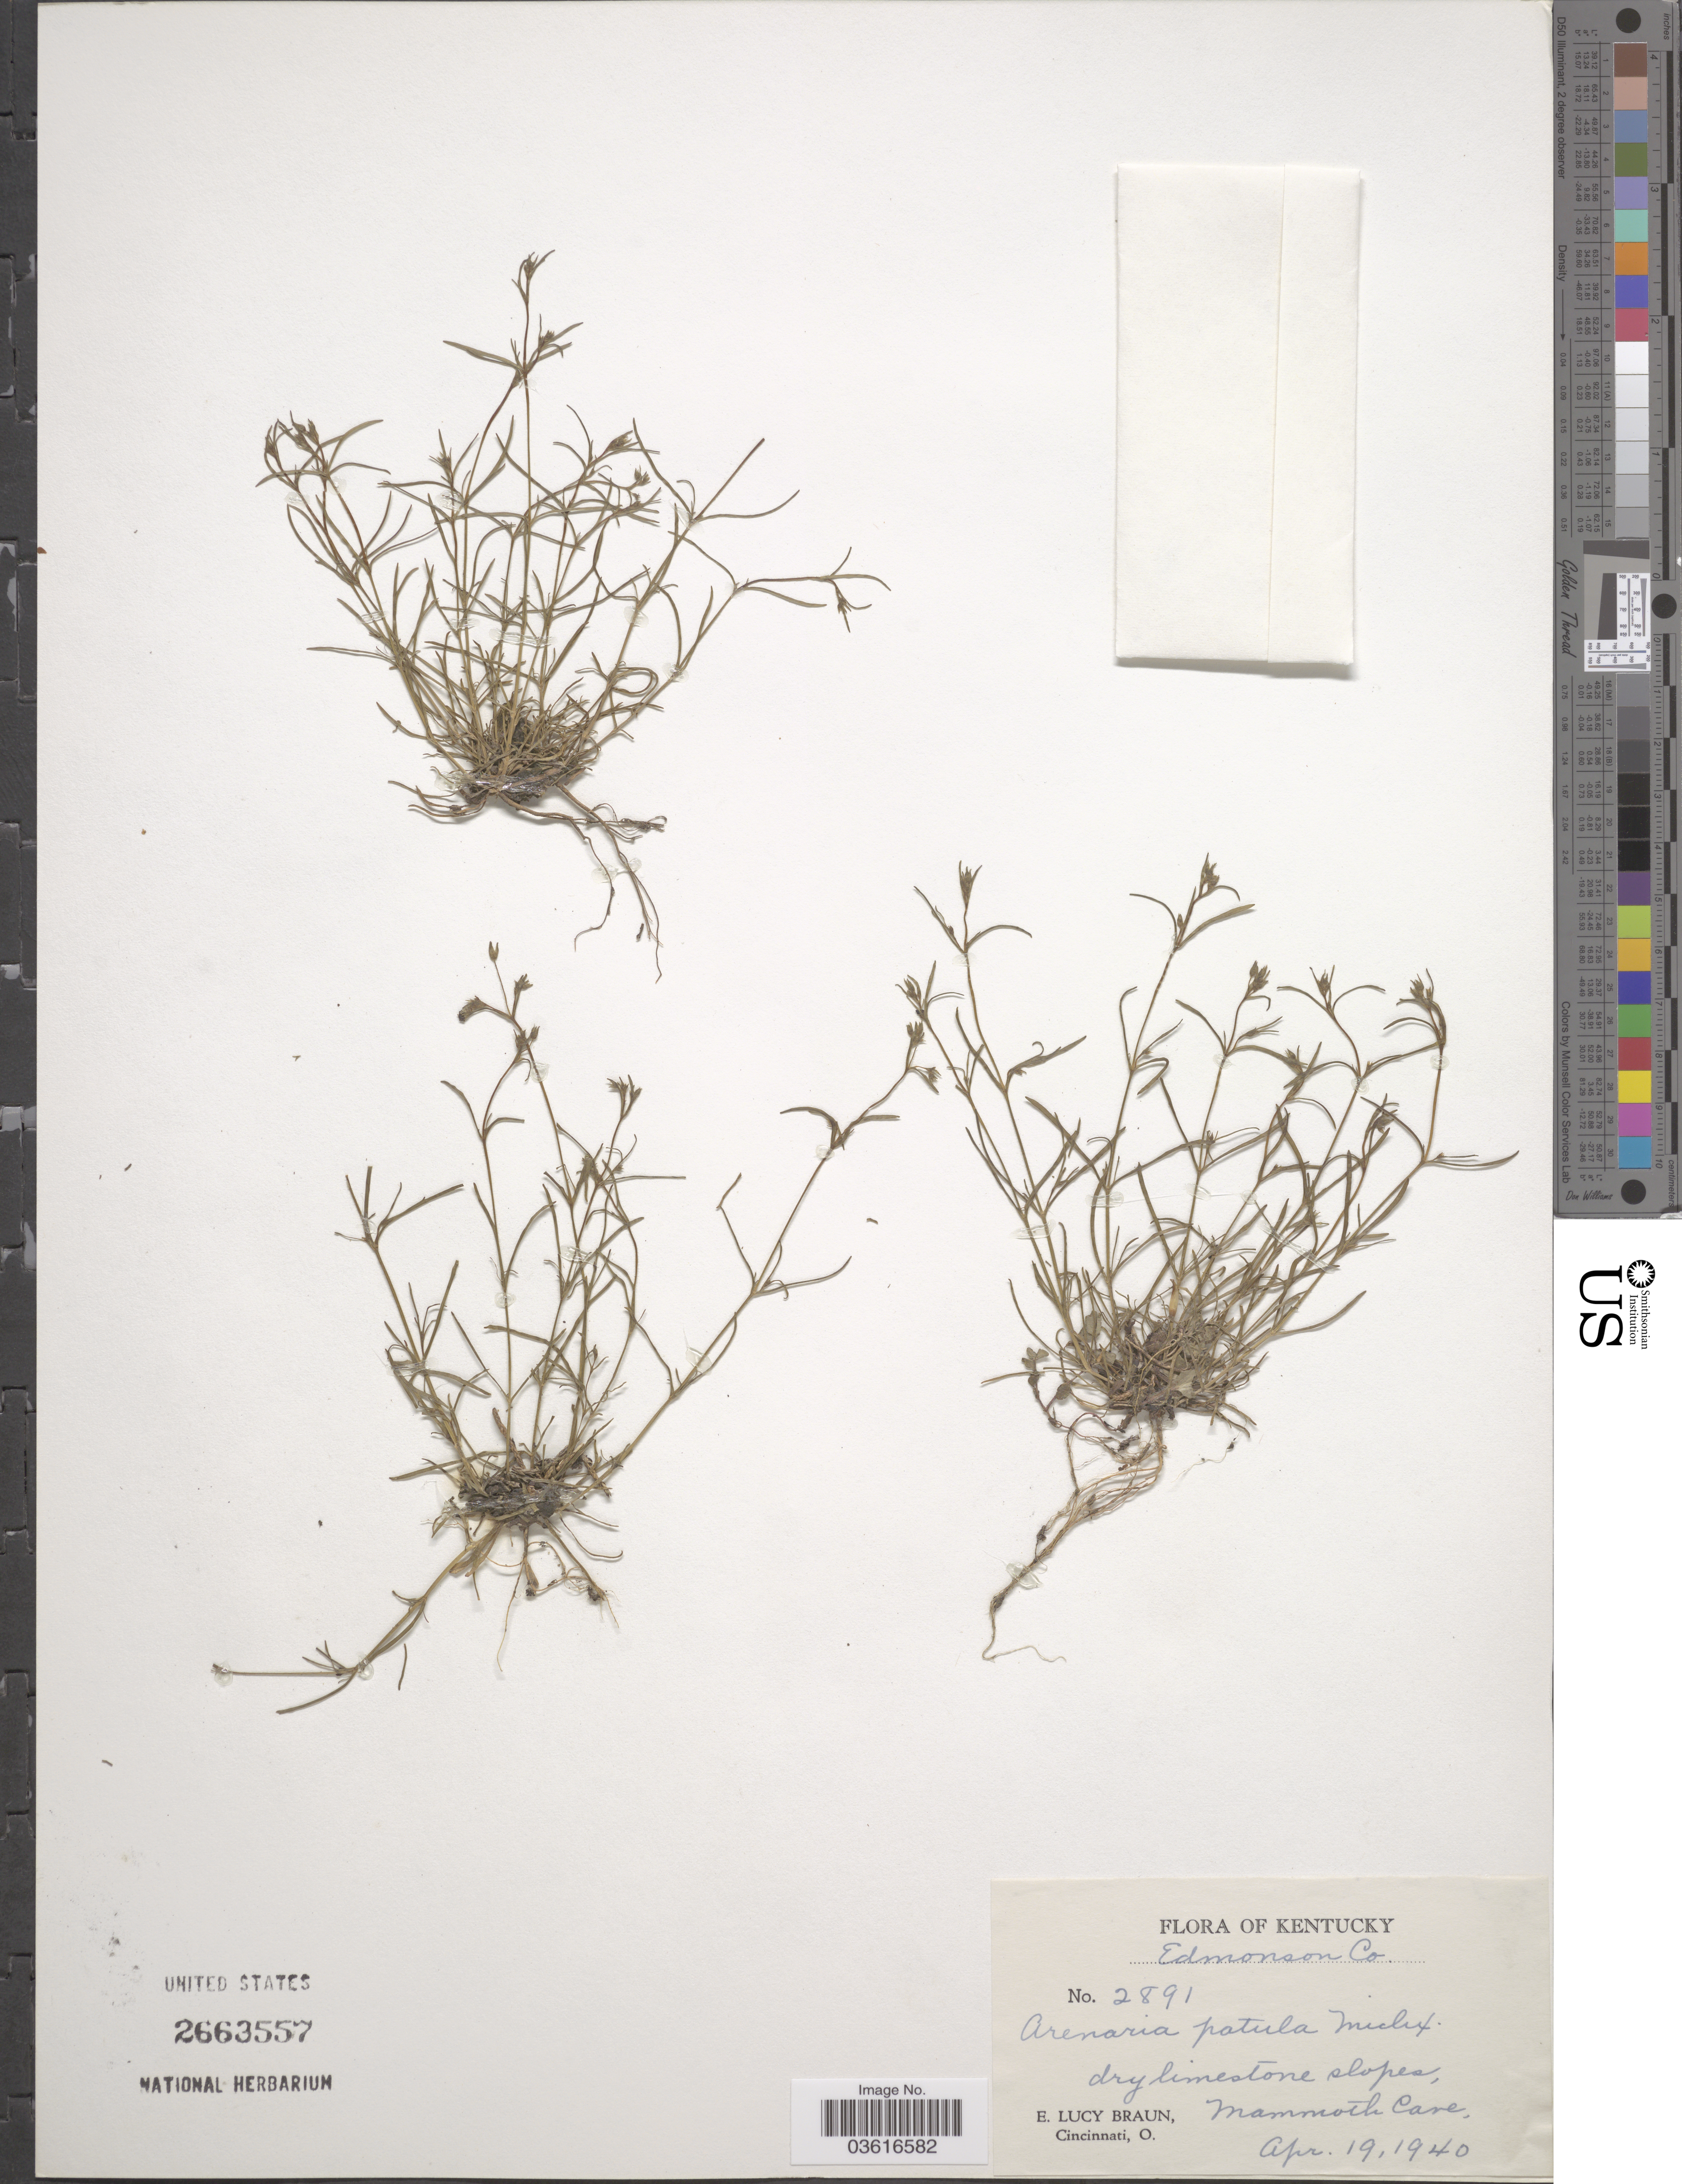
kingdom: Plantae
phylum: Tracheophyta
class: Magnoliopsida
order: Caryophyllales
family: Caryophyllaceae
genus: Minuartia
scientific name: Minuartia patula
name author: (Michx.) Mattf.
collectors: E. L. Braun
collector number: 2891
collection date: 1940-04-19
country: United States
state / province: Kentucky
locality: Edmonson Co. Dry limestone slopes, Mammoth Cave.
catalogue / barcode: US 2663557